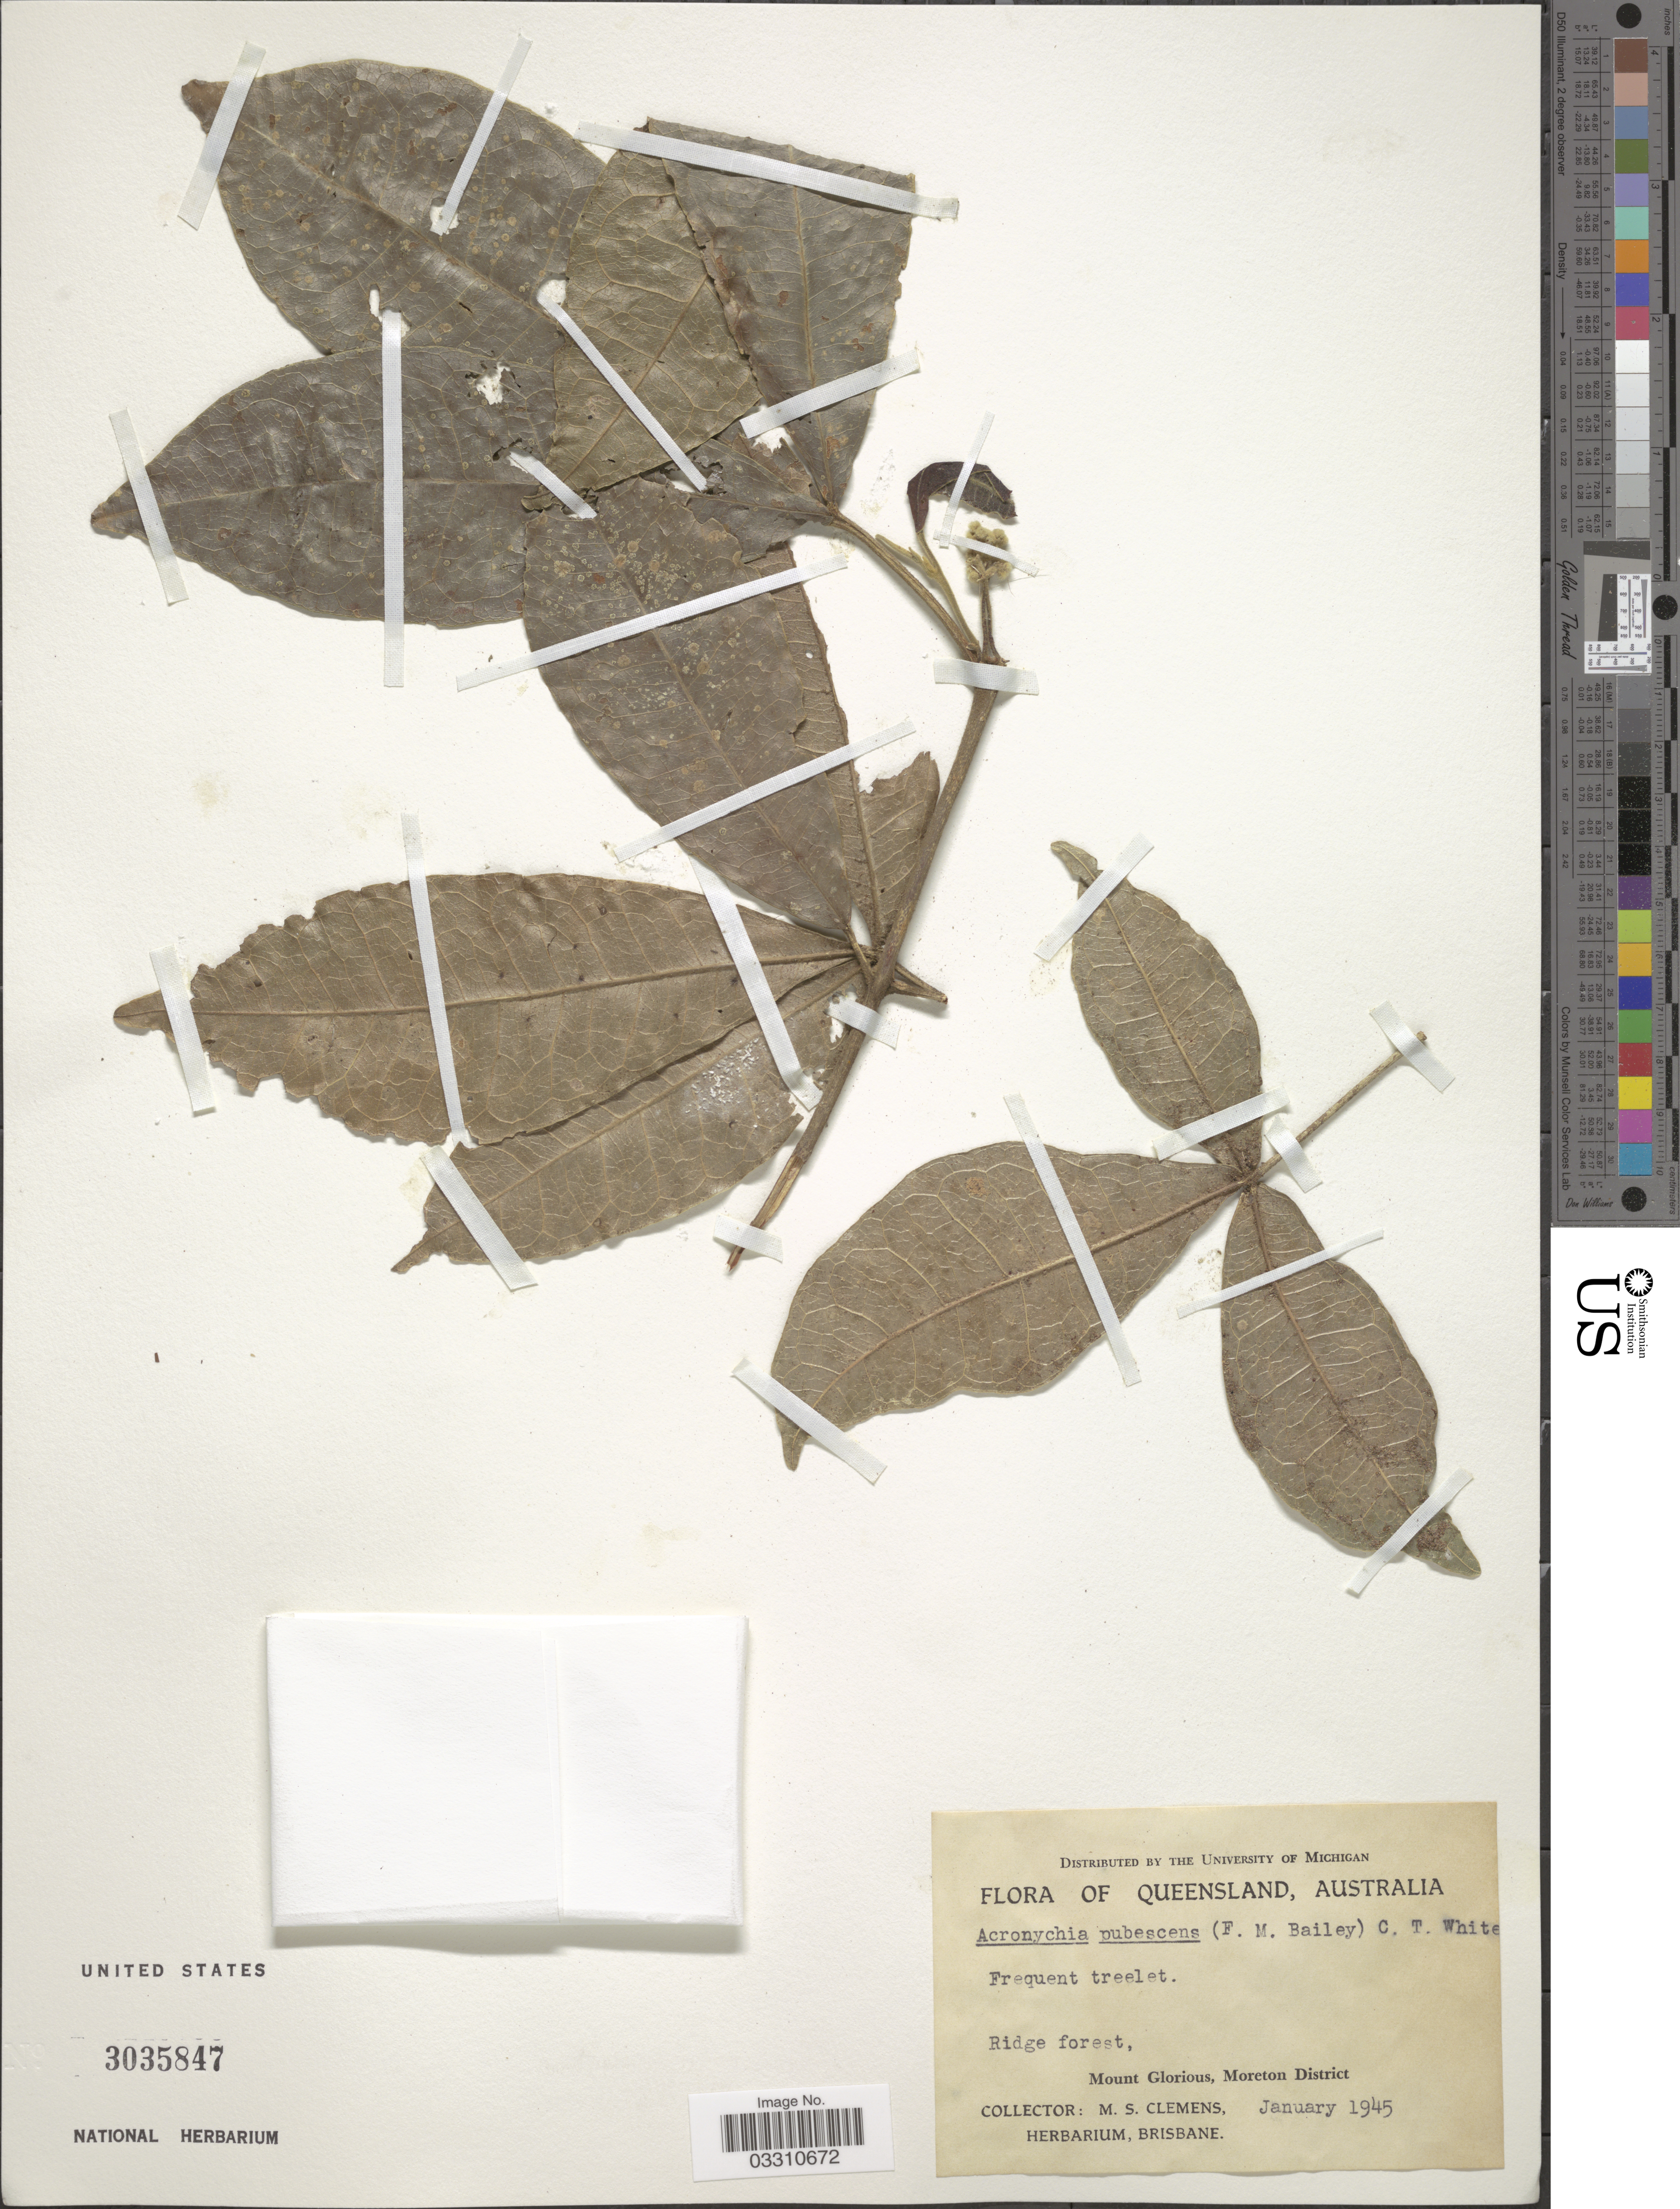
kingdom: Plantae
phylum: Tracheophyta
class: Magnoliopsida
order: Sapindales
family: Rutaceae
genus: Maclurodendron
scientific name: Maclurodendron pubescens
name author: T.G. Hartley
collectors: M. S. Clemens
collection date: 1945-01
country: Australia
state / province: Queensland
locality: Mount Glorious, Moreton District.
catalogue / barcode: US 3035847